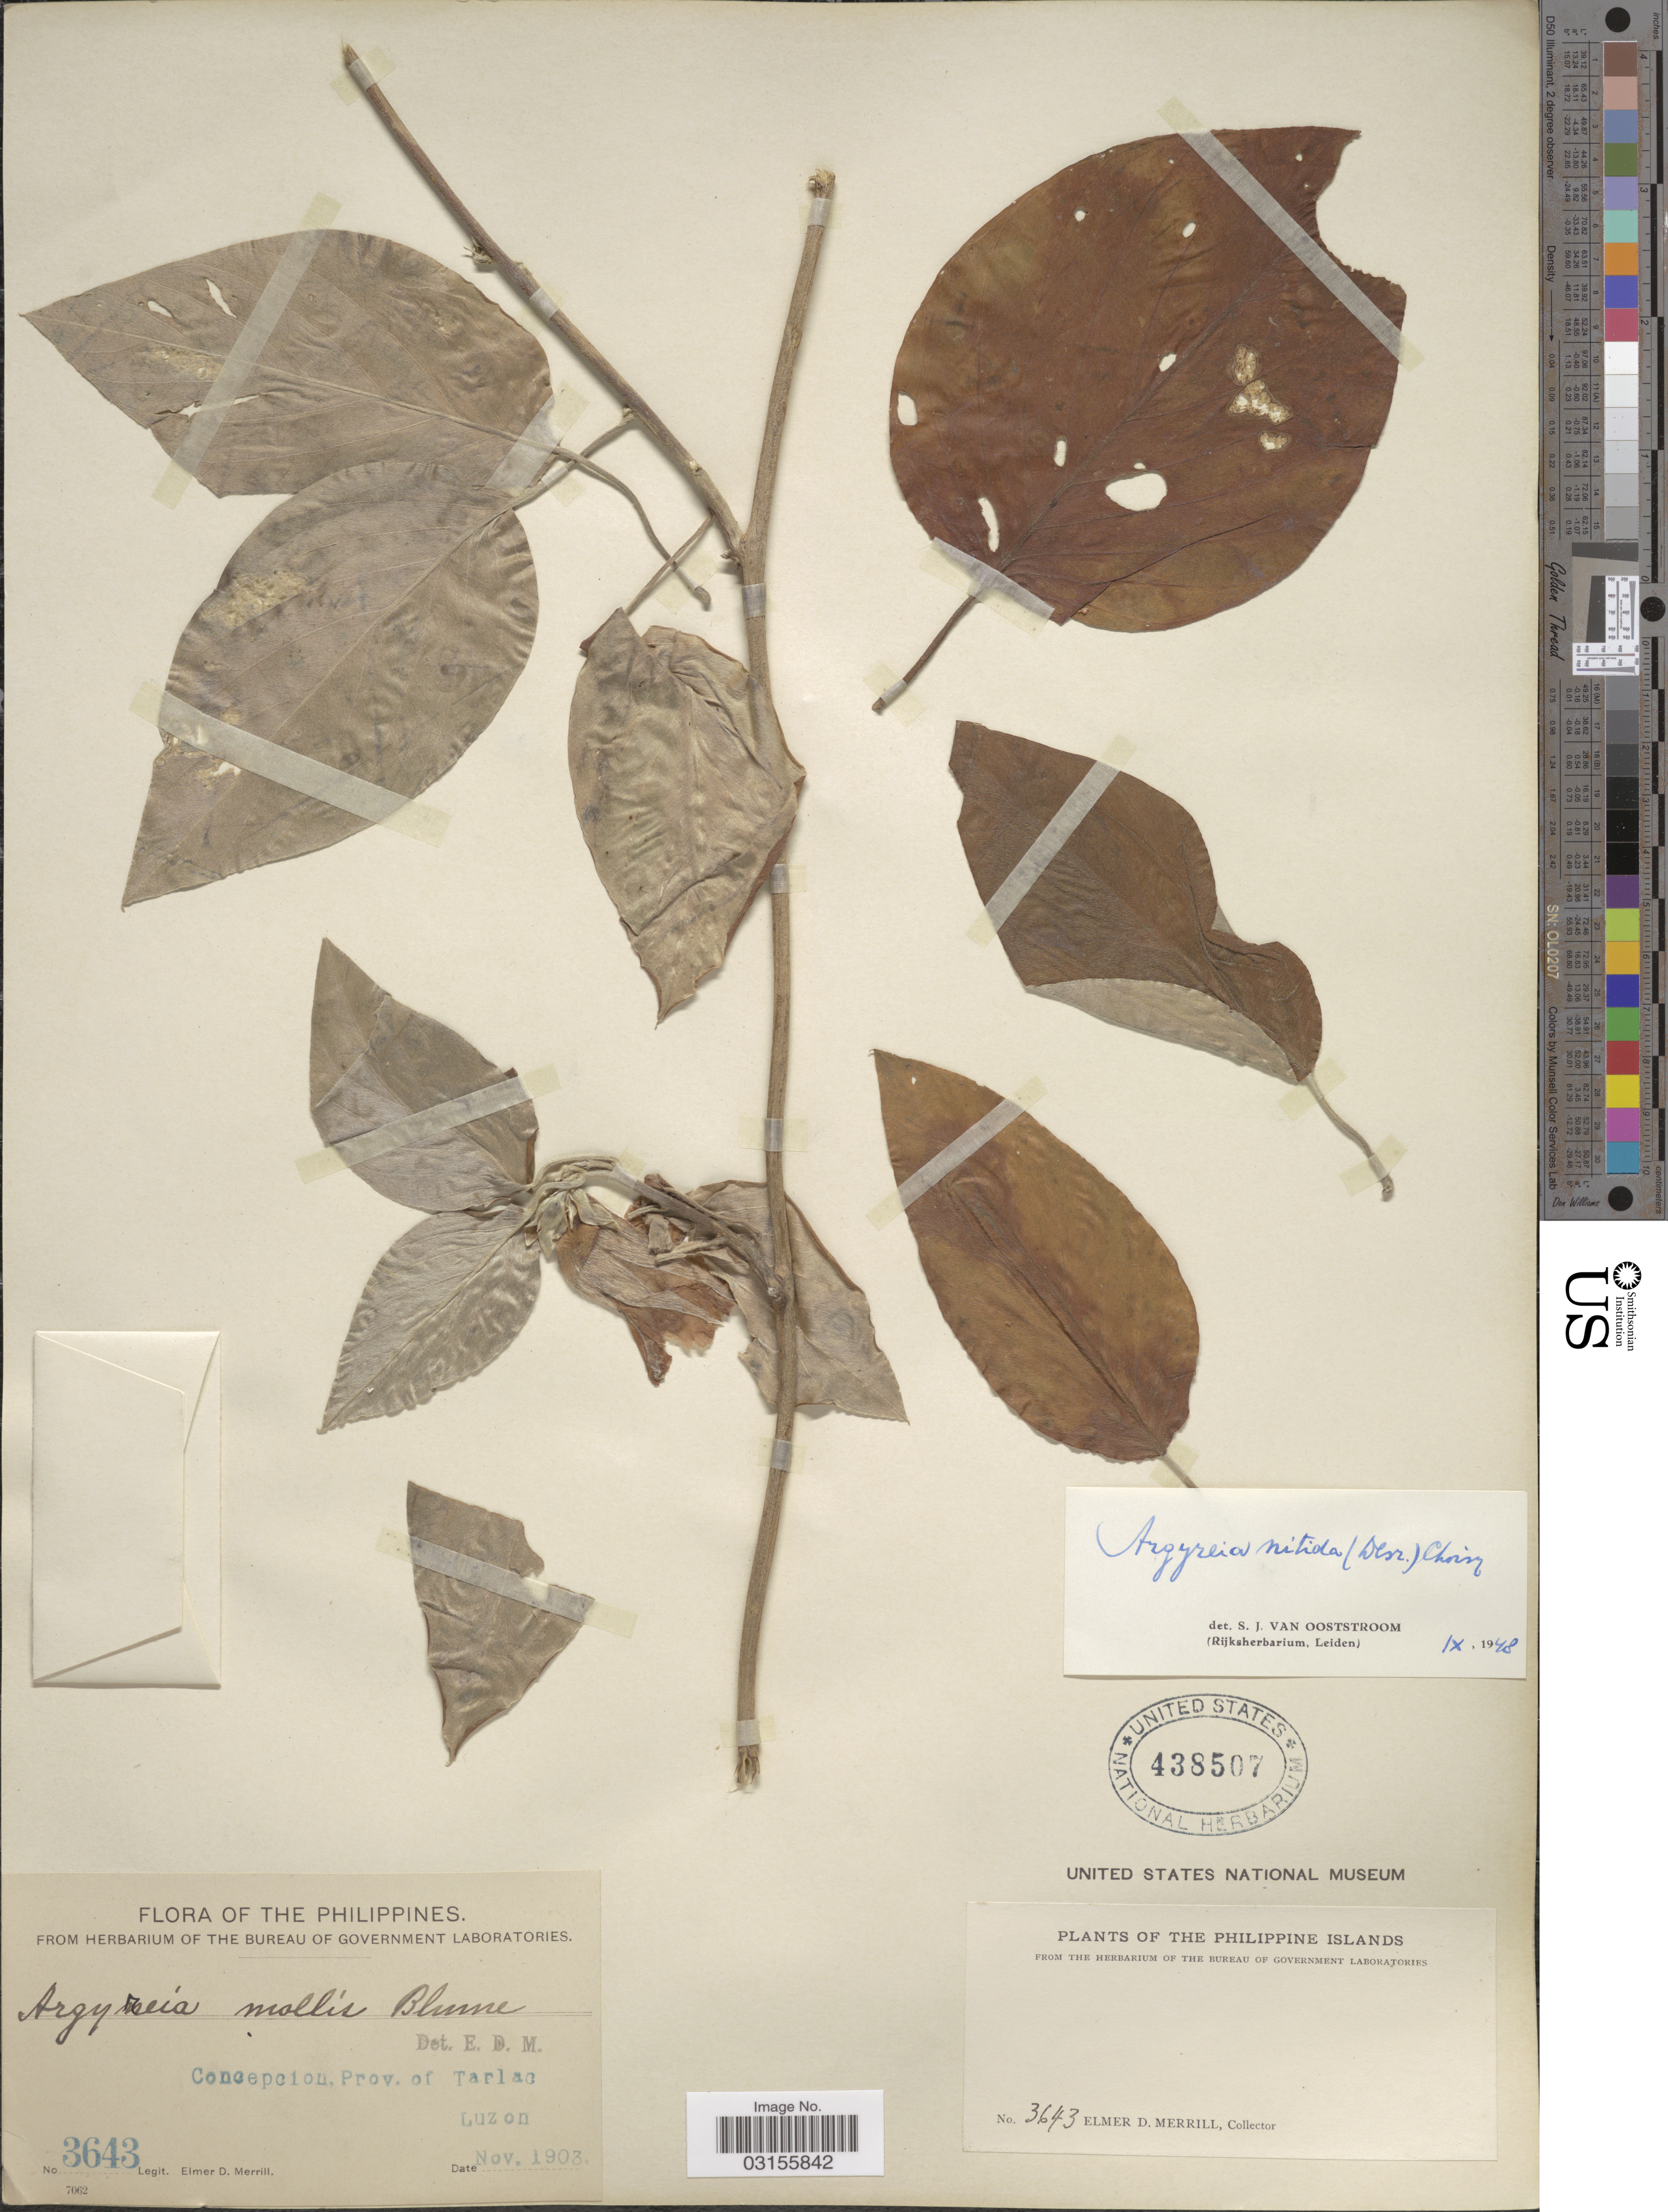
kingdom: Plantae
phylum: Tracheophyta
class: Magnoliopsida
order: Solanales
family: Convolvulaceae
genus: Argyreia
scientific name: Argyreia nitida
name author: (Desr.) Choisy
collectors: E. D. Merrill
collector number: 3643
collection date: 1903-11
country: Philippines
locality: Concepcion, Prov. of Tarlac, Luzon.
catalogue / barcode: US 438507